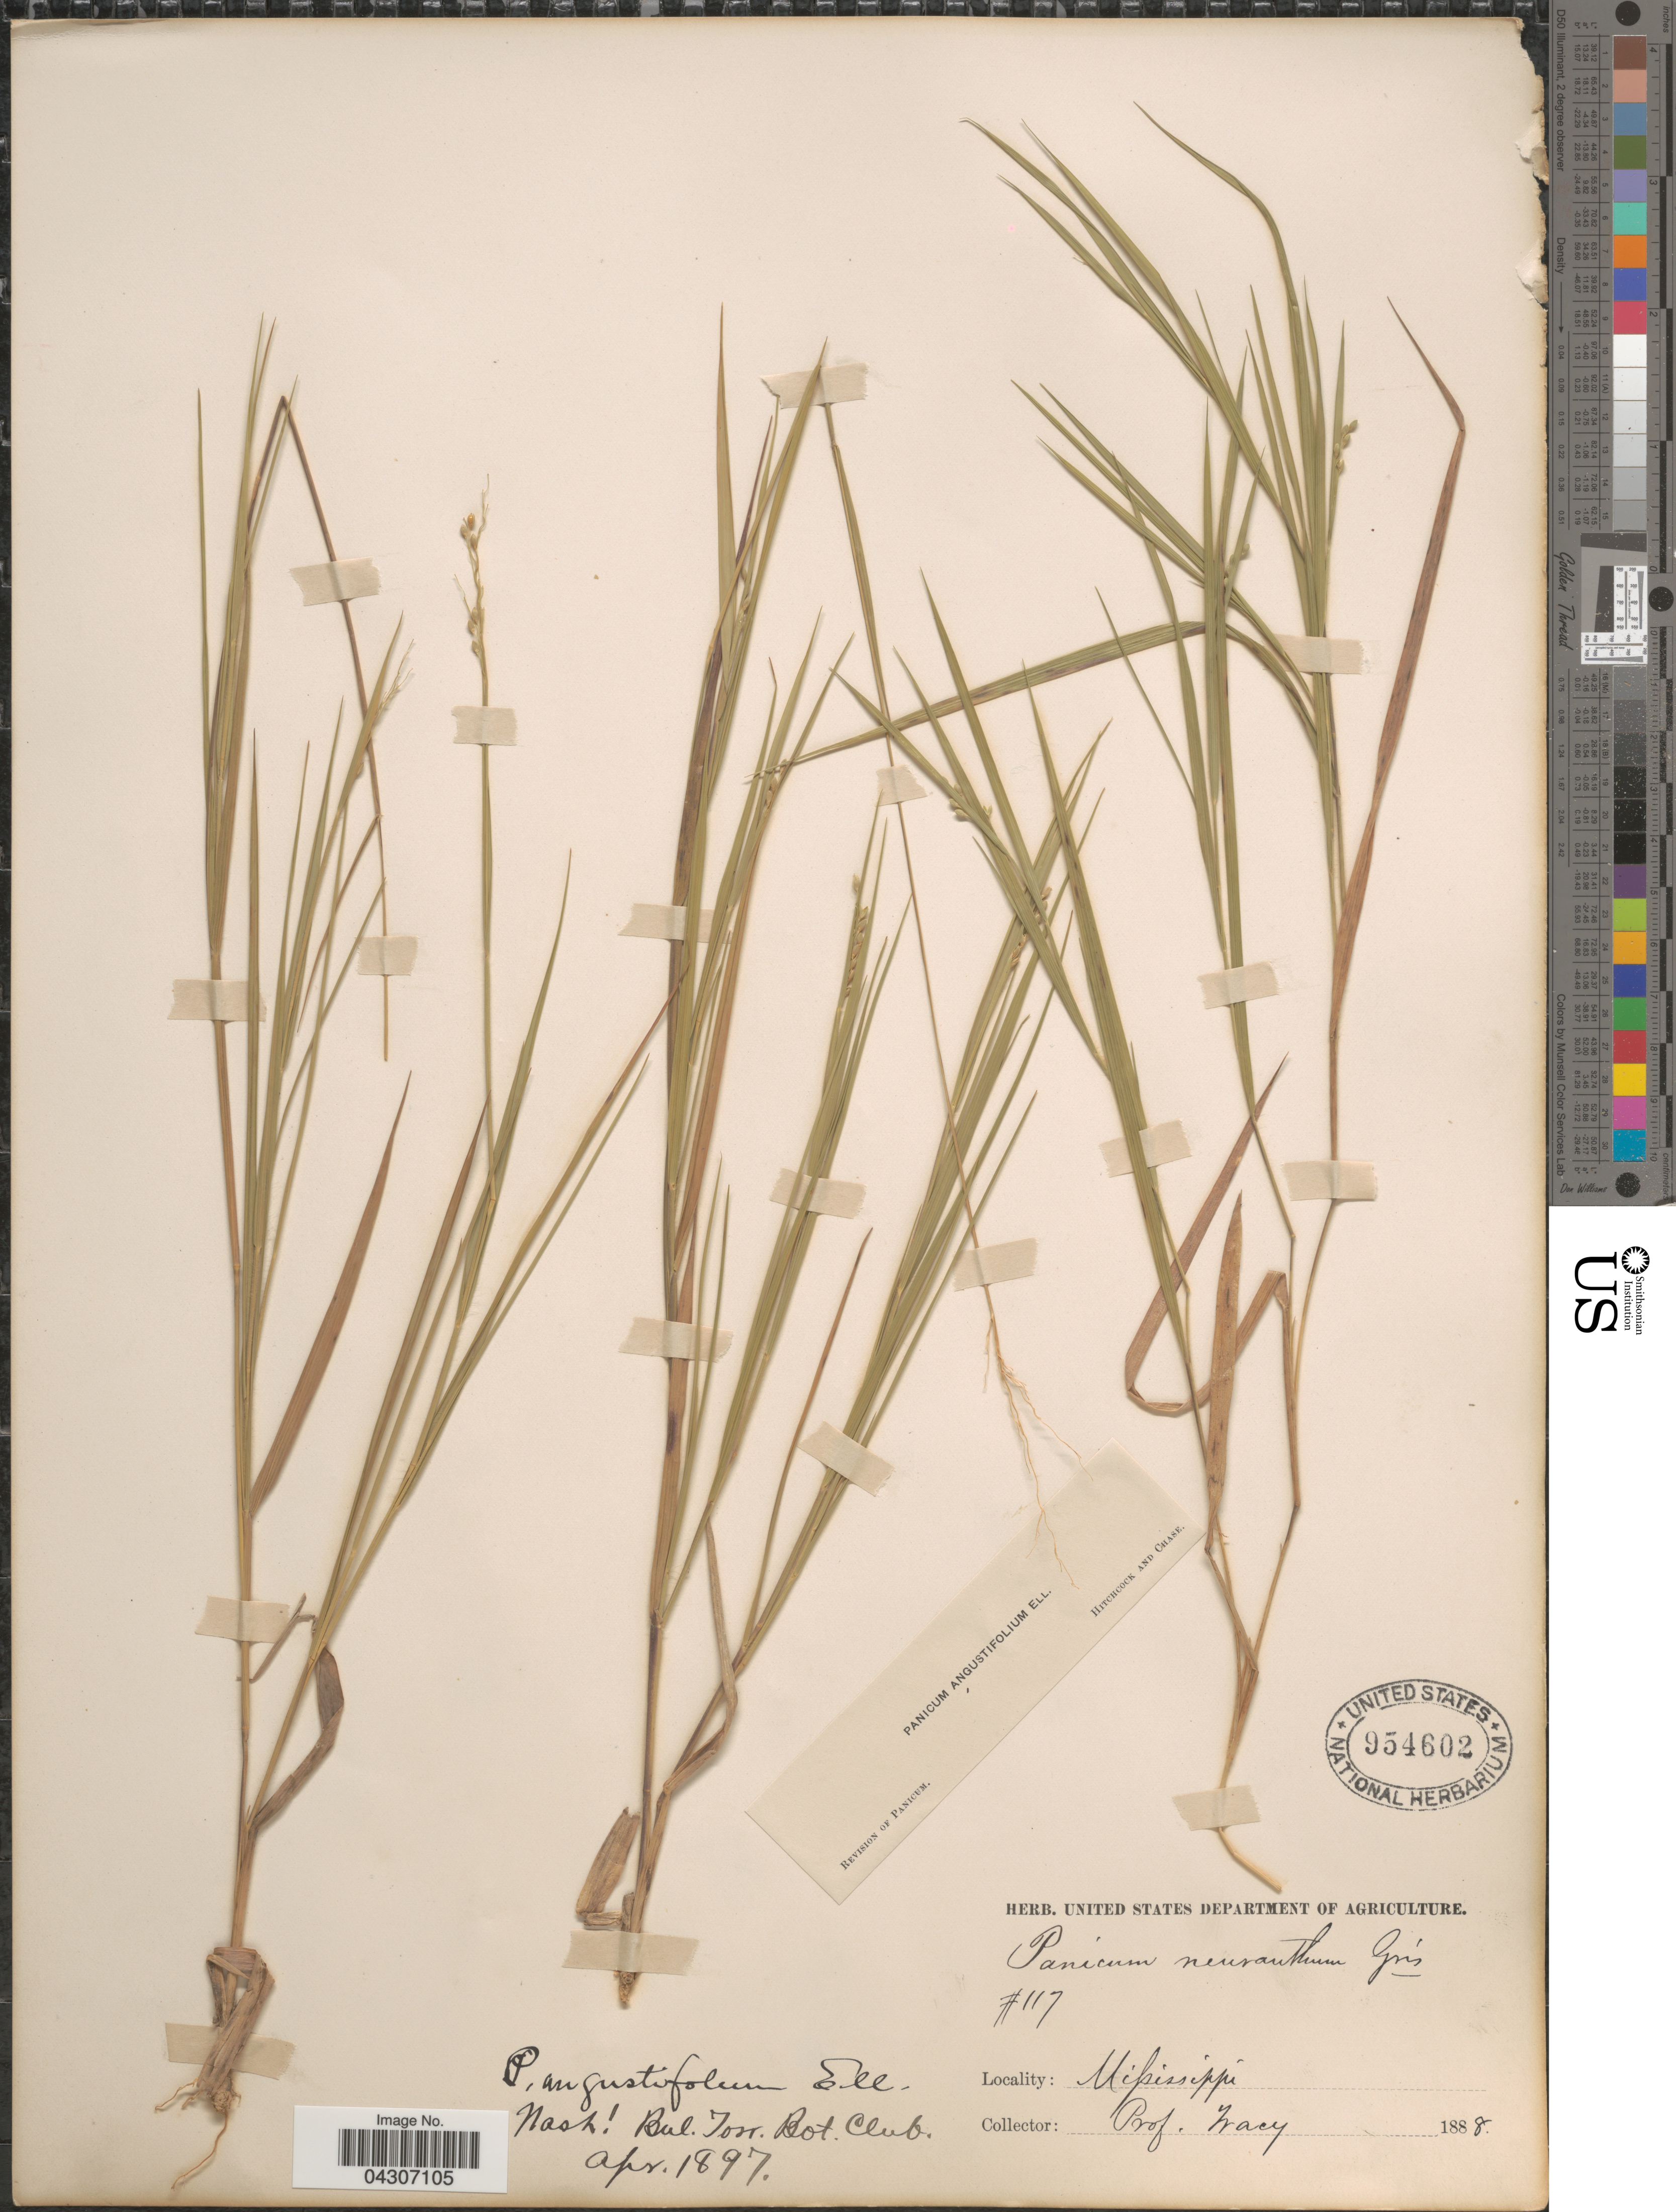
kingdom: Plantae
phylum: Tracheophyta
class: Liliopsida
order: Poales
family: Poaceae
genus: Dichanthelium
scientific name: Dichanthelium aciculare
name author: (Desv. ex Poir.) Gould & C.A. Clark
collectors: -. Tracy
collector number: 117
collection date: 1888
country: United States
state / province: Mississippi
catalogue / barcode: US 954602